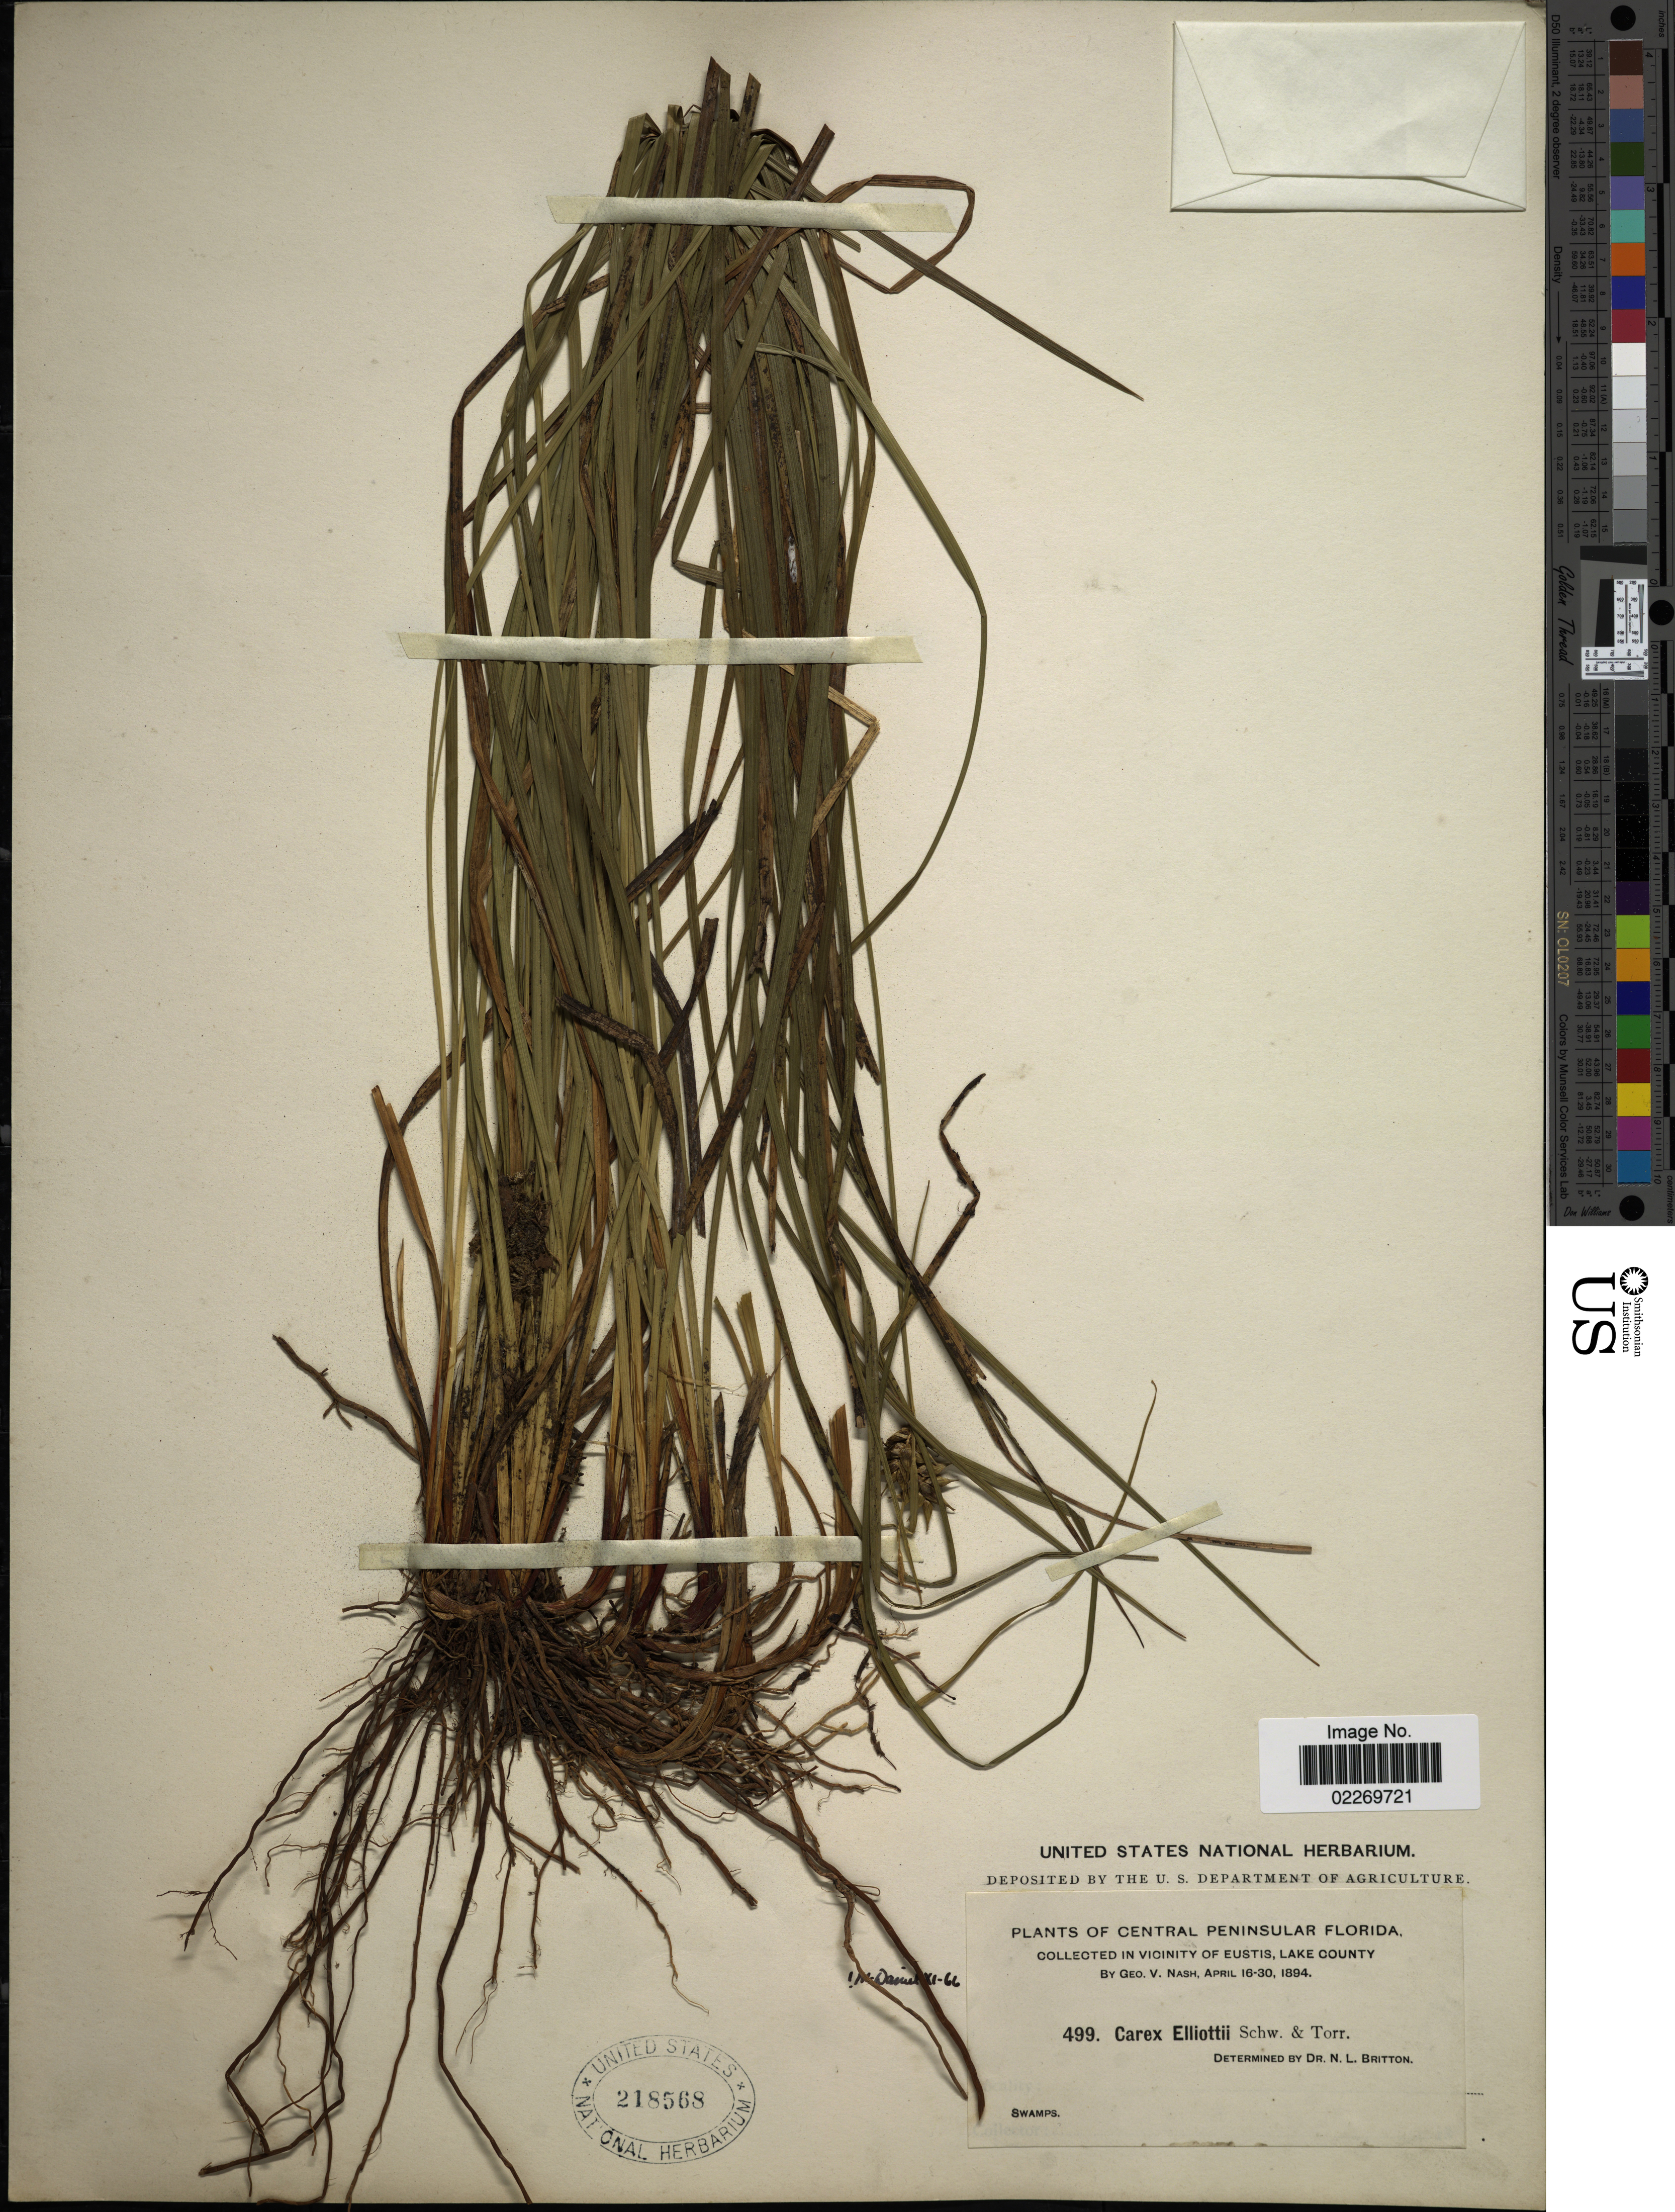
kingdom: Plantae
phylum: Tracheophyta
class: Liliopsida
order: Poales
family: Cyperaceae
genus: Carex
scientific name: Carex elliottii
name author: Schwein. & Torr.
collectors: G. V. Nash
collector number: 499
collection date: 1894-04-16/1894-04-30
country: United States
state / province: Florida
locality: Central Peninsula Florida, in Vicinity of Eustis, Lake County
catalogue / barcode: US 218568